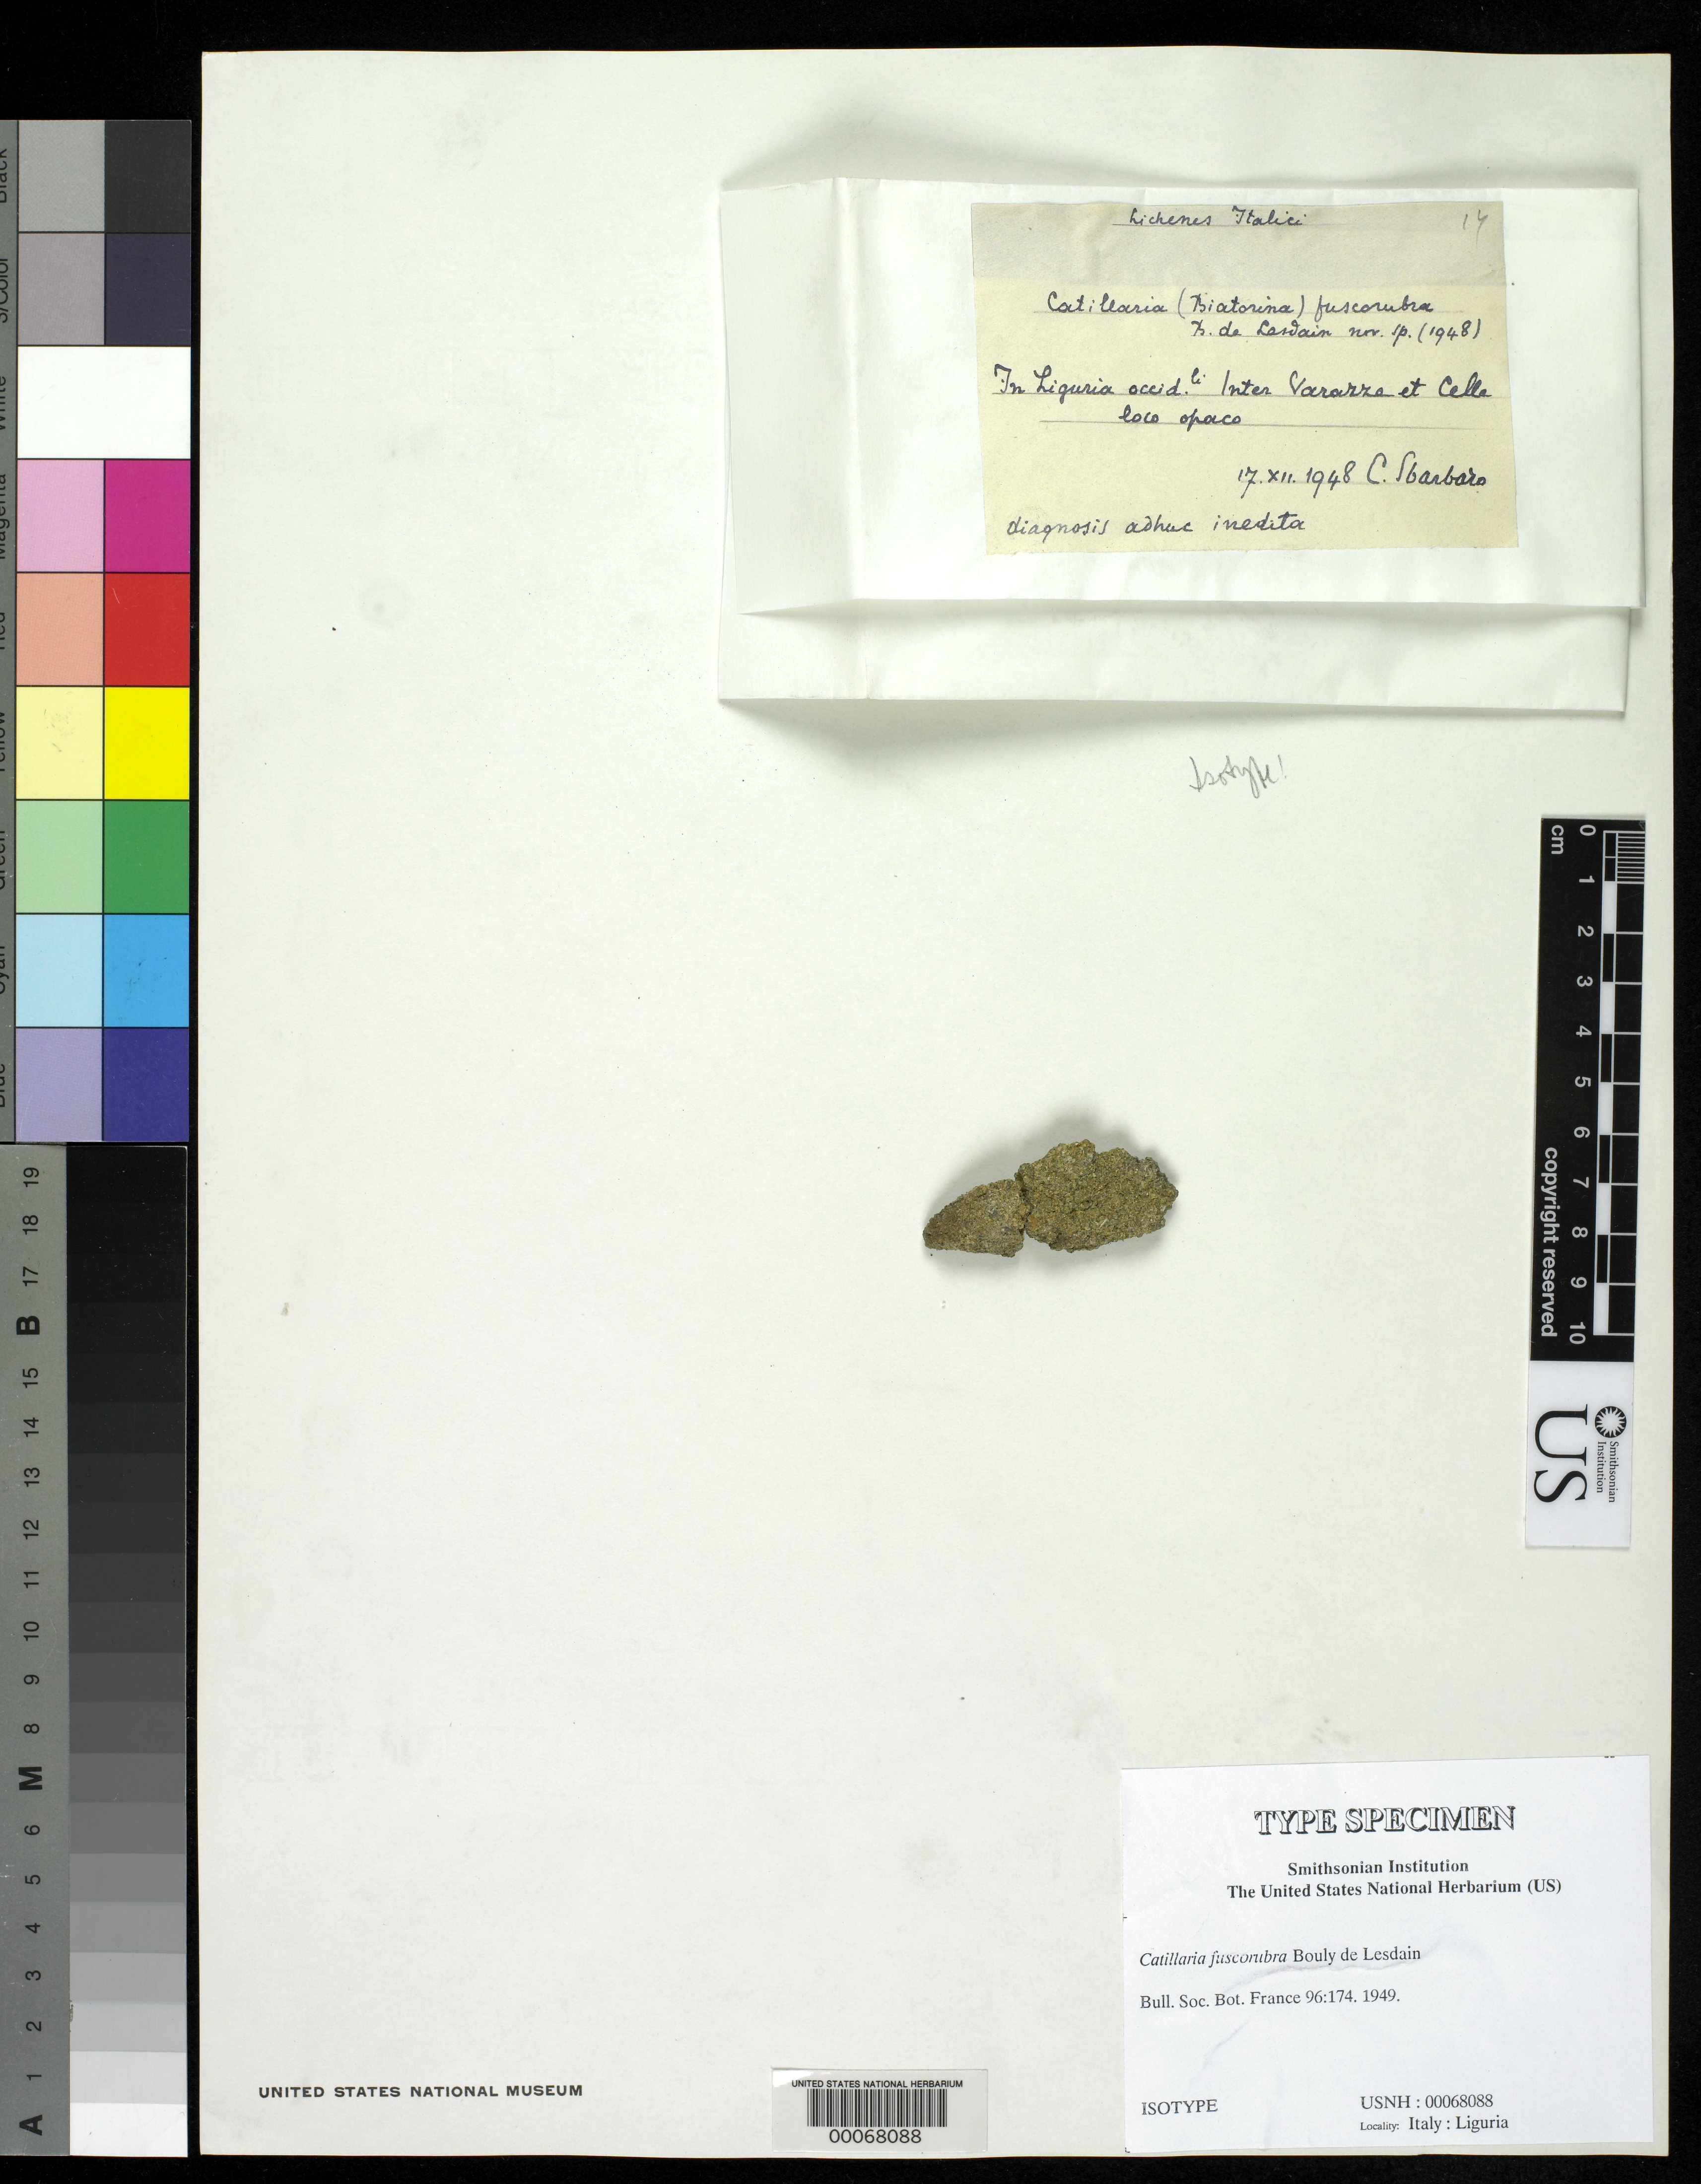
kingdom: Fungi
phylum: Ascomycota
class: Lecanoromycetes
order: Lecanorales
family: Catillariaceae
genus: Catillaria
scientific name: Catillaria fuscorubra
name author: B. de Lesd.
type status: Isotype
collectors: C. Sbarbaro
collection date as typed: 17 Dec 1948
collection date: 1948-12-17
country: Italy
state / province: Liguria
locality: Inter Vararre et Cella Loco Apaco [Between Vararre & Cella Loco Apaco.]